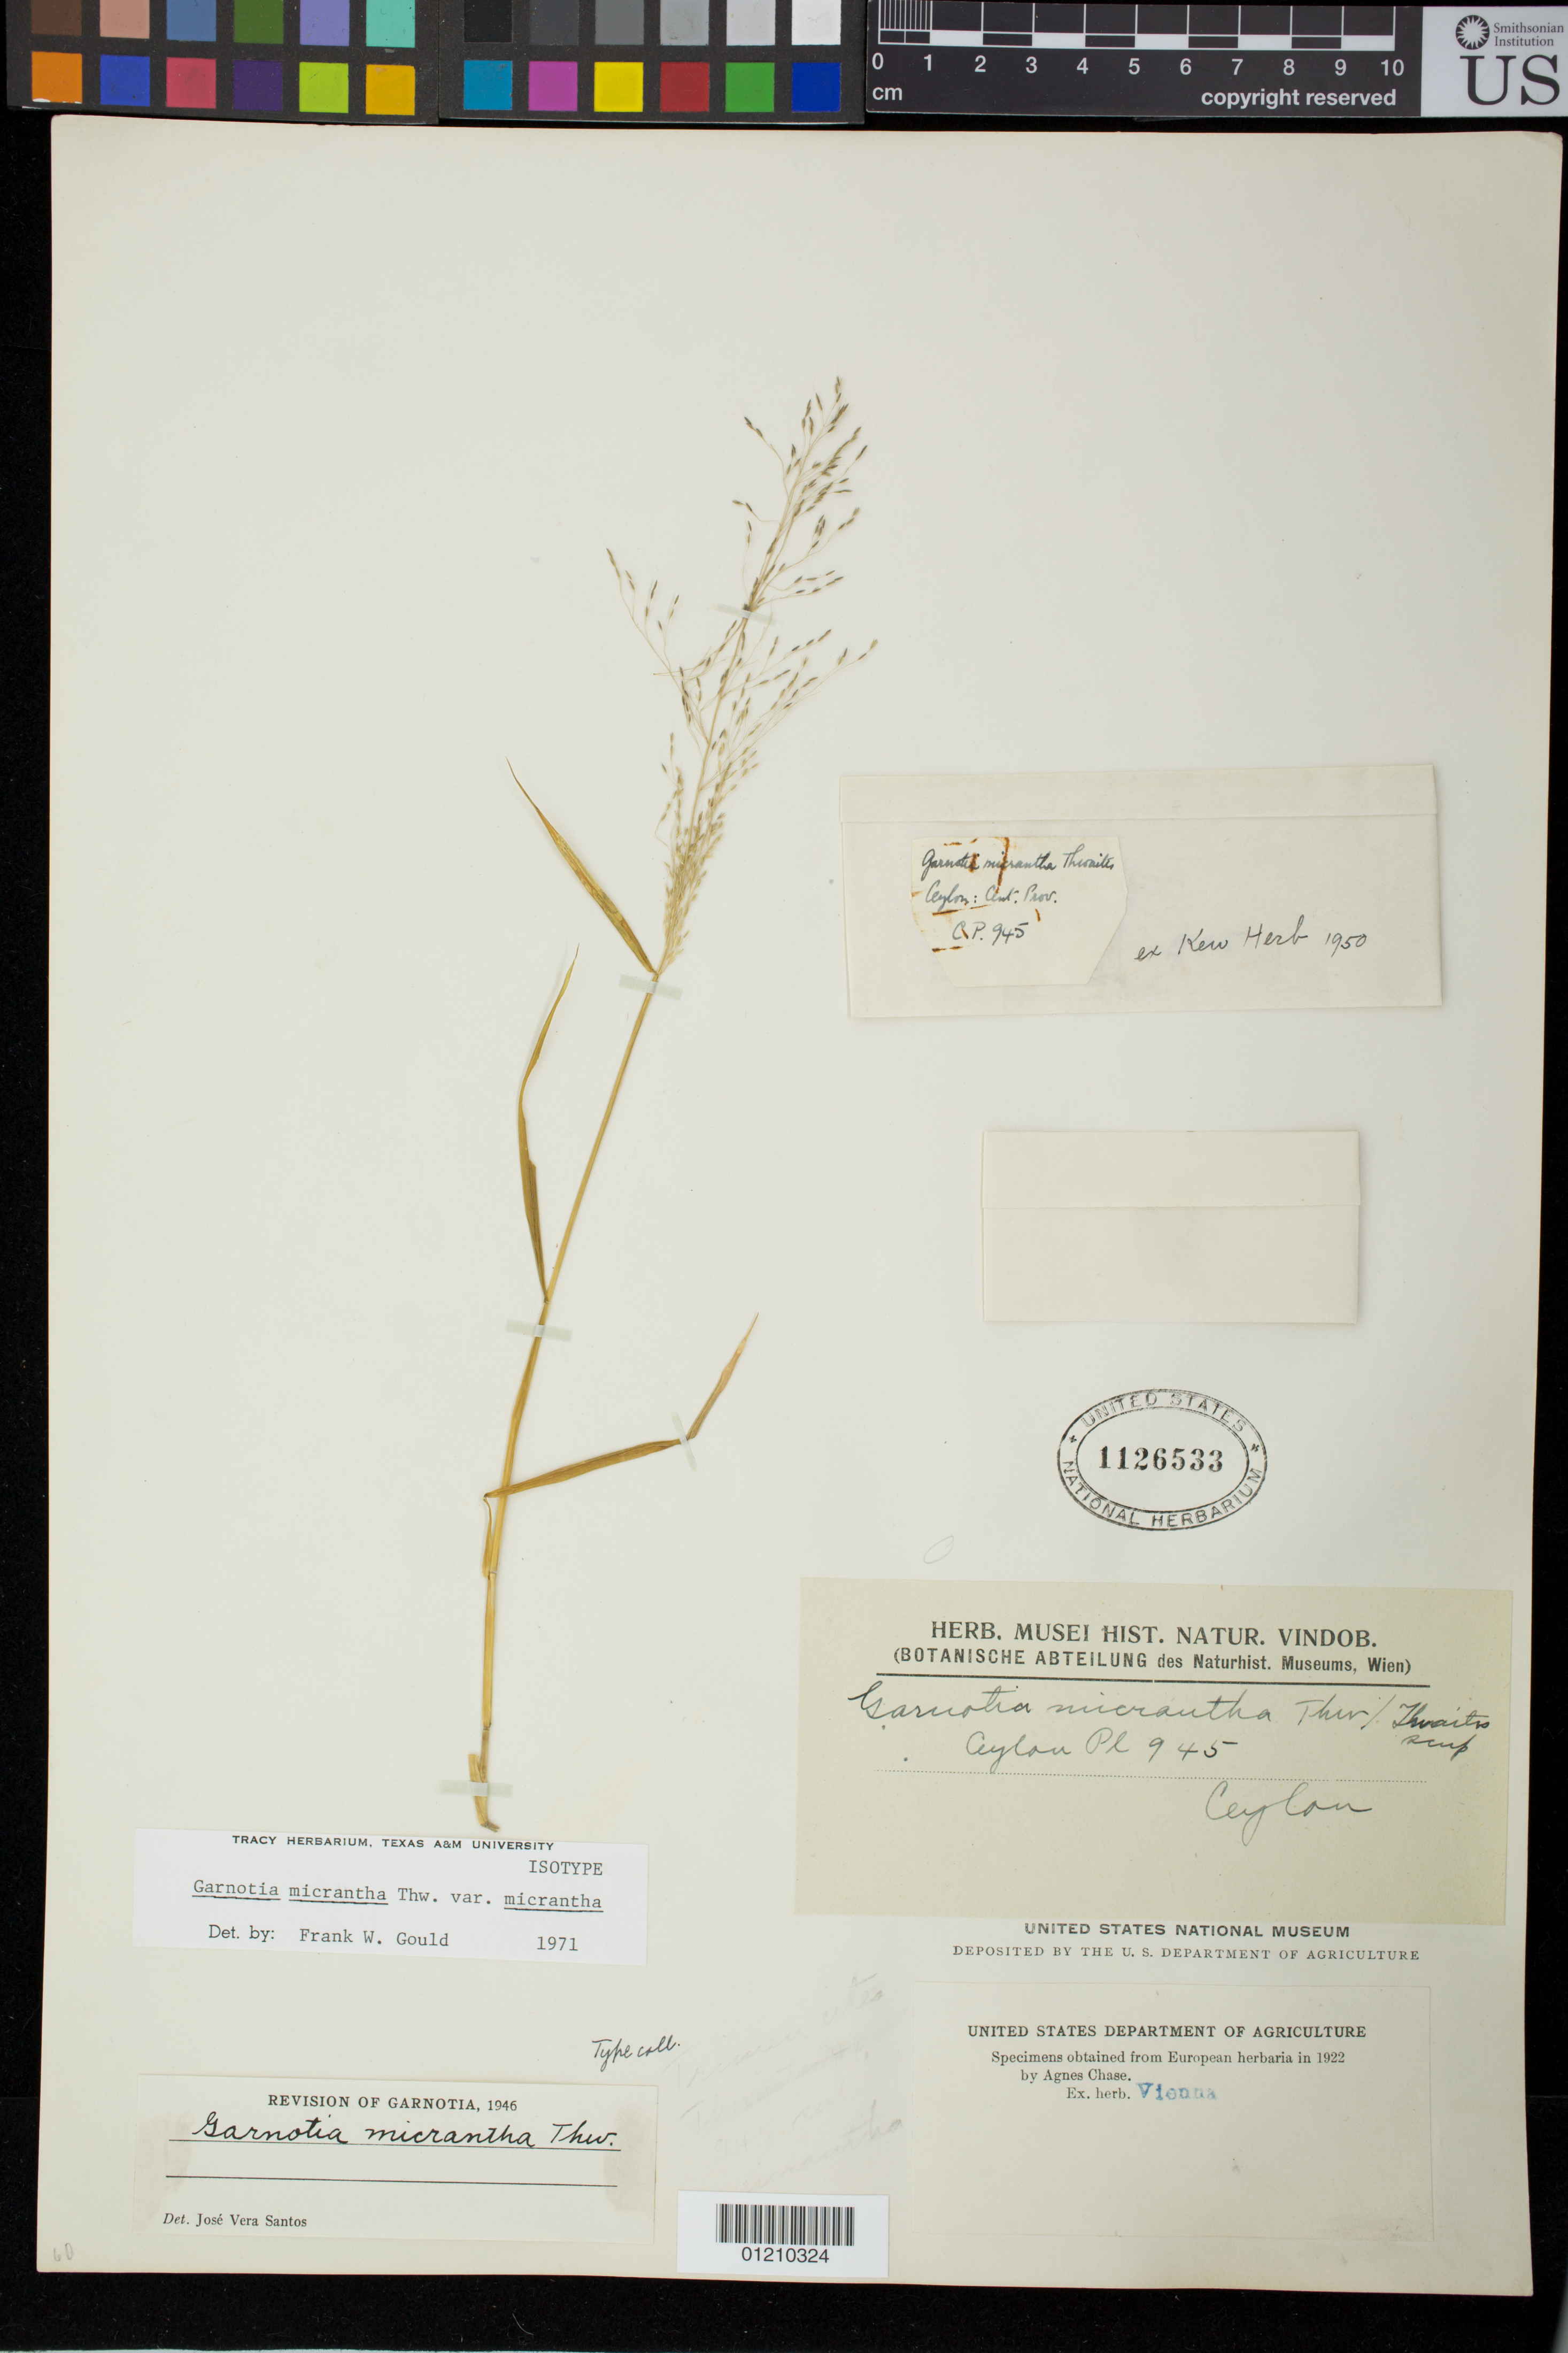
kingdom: Plantae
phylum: Tracheophyta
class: Liliopsida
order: Poales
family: Poaceae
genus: Garnotia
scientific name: Garnotia micrantha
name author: Thwaites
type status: Syntype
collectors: G. H. K. Thwaites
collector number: CP944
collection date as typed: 1854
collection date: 1854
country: Sri Lanka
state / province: Ceylon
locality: Ambagamuwa.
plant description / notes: Fragmentary material of type specimen ex herb. Vienna.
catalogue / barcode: US 1126532